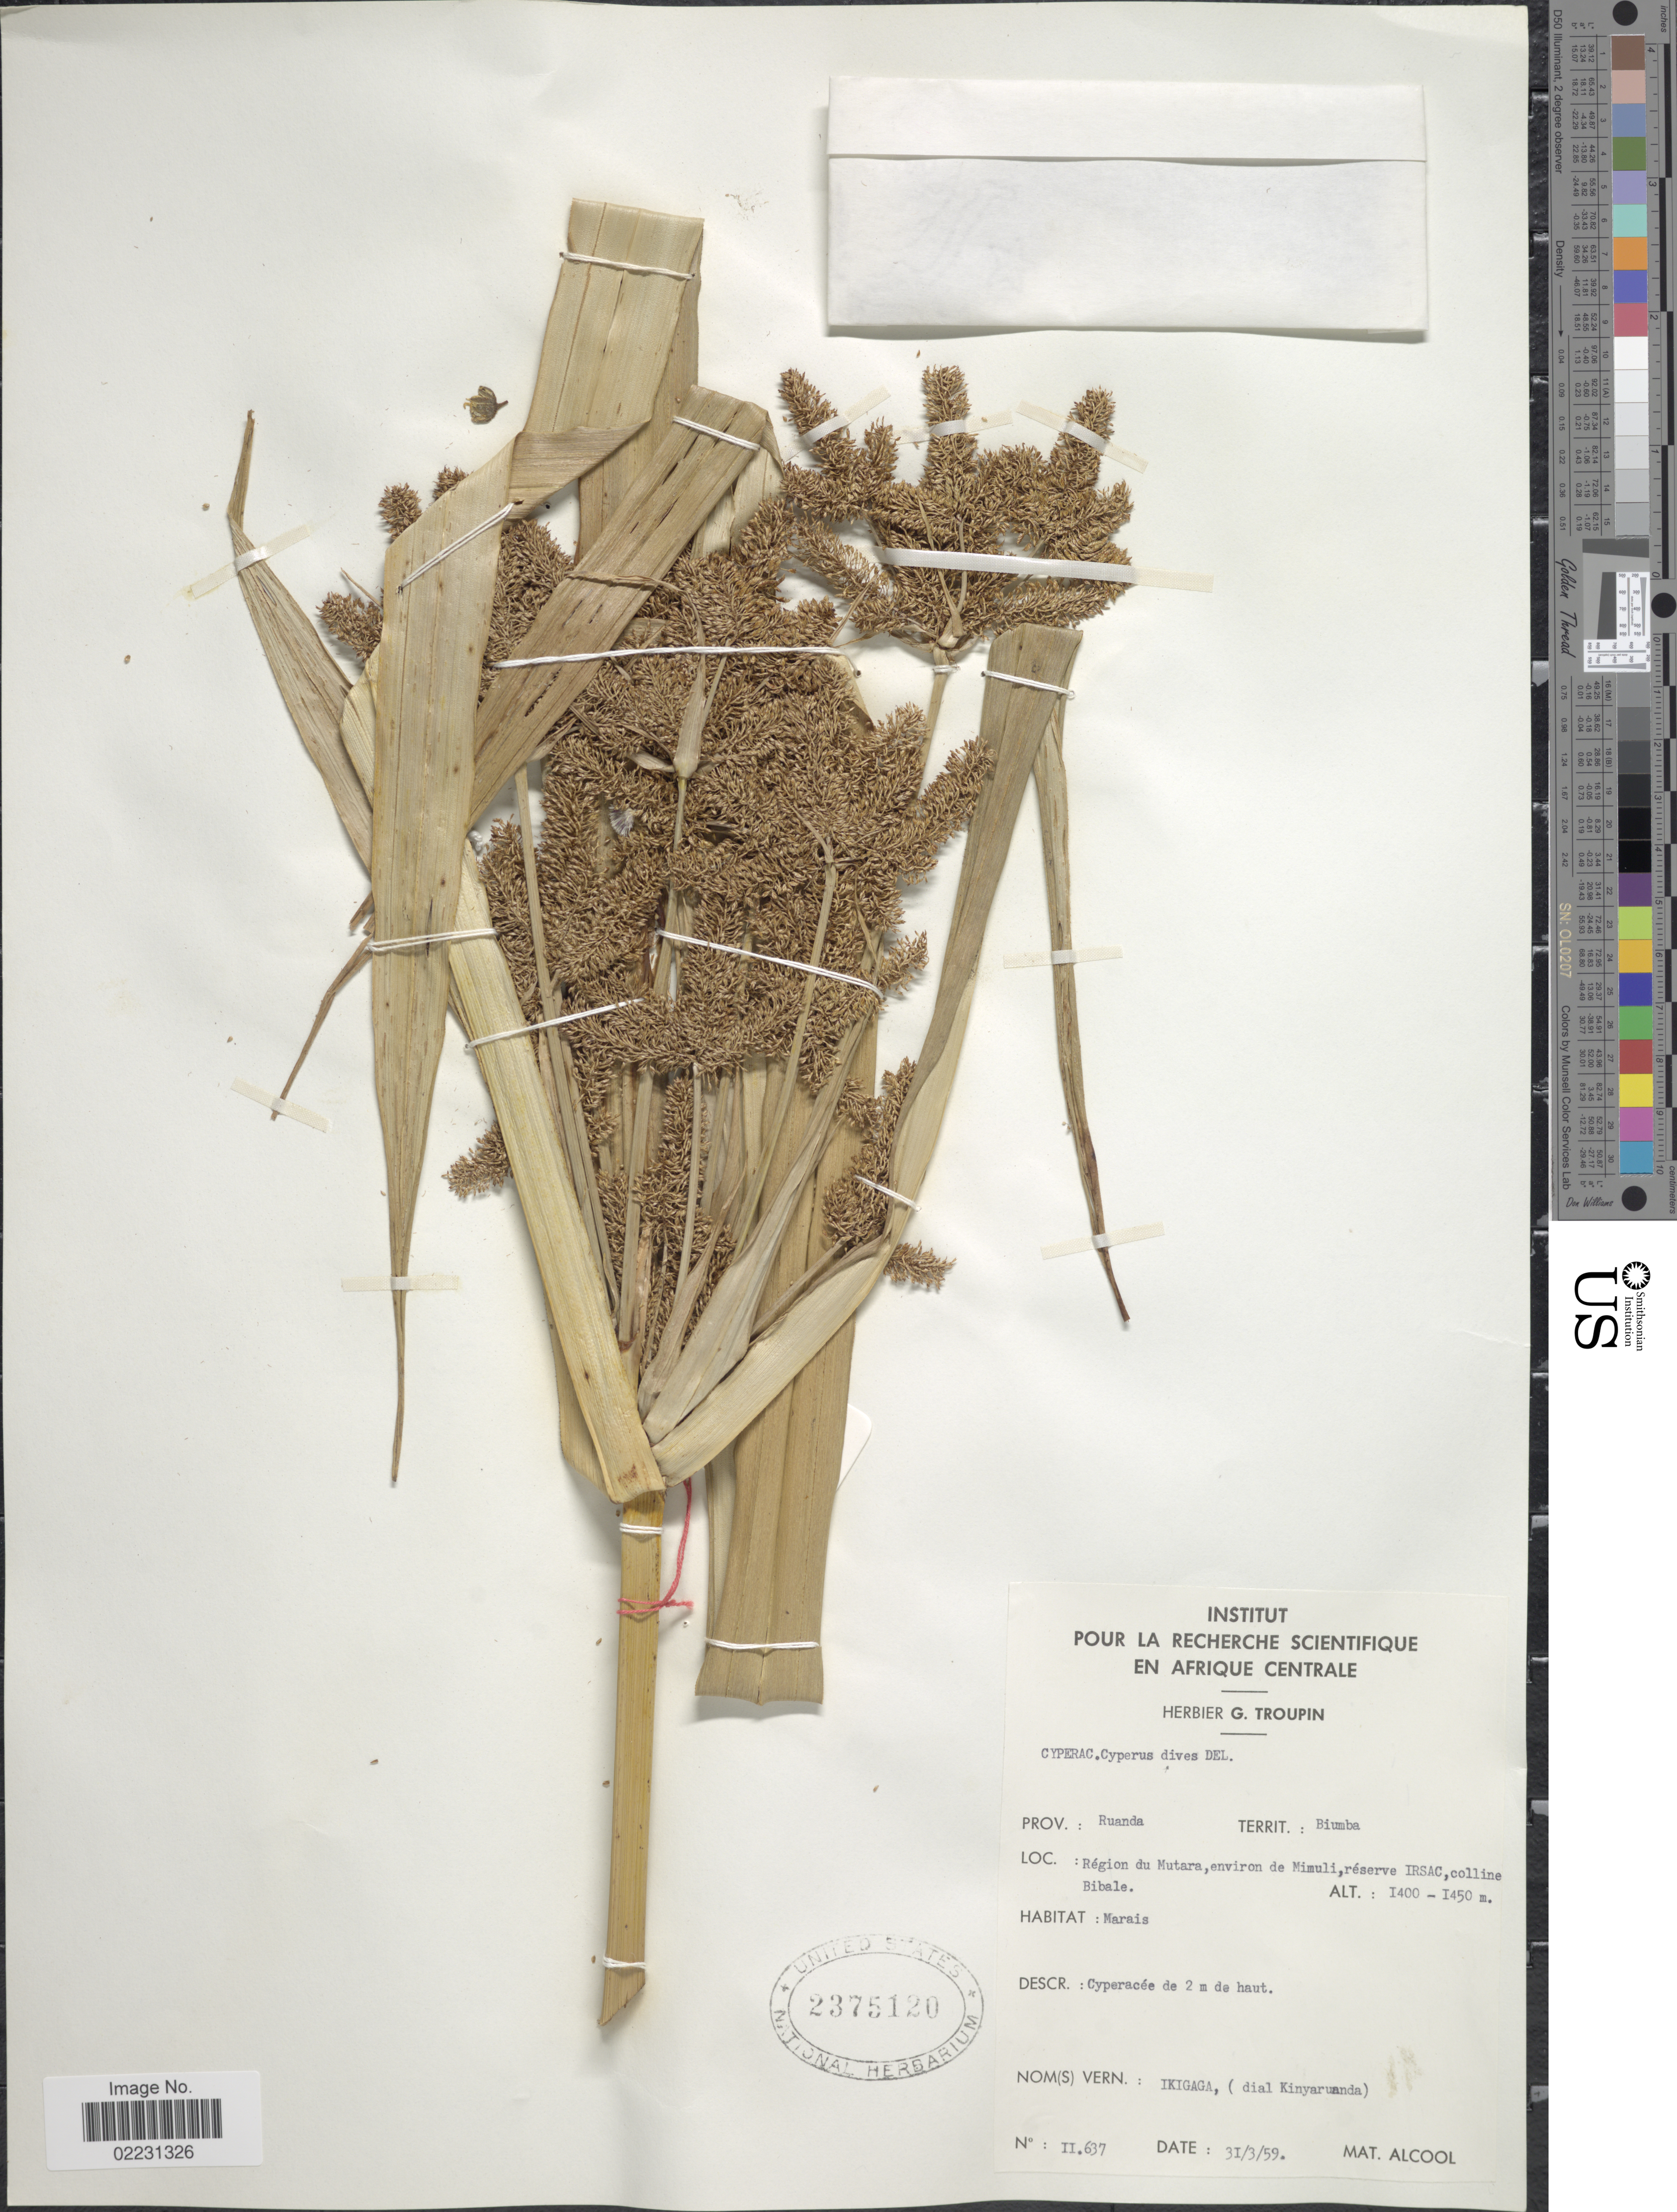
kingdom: Plantae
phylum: Tracheophyta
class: Liliopsida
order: Poales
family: Cyperaceae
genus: Cyperus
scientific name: Cyperus dives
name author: Delile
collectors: M. Alcool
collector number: II637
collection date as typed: Transcribed d/m/y: 31/3/59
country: Rwanda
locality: Prov. Ruanda. Territ,; biumba. Region du Mutara, environ de Mimuli, reserve Irsac, colline Bibale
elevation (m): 1400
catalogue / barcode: US 2375120